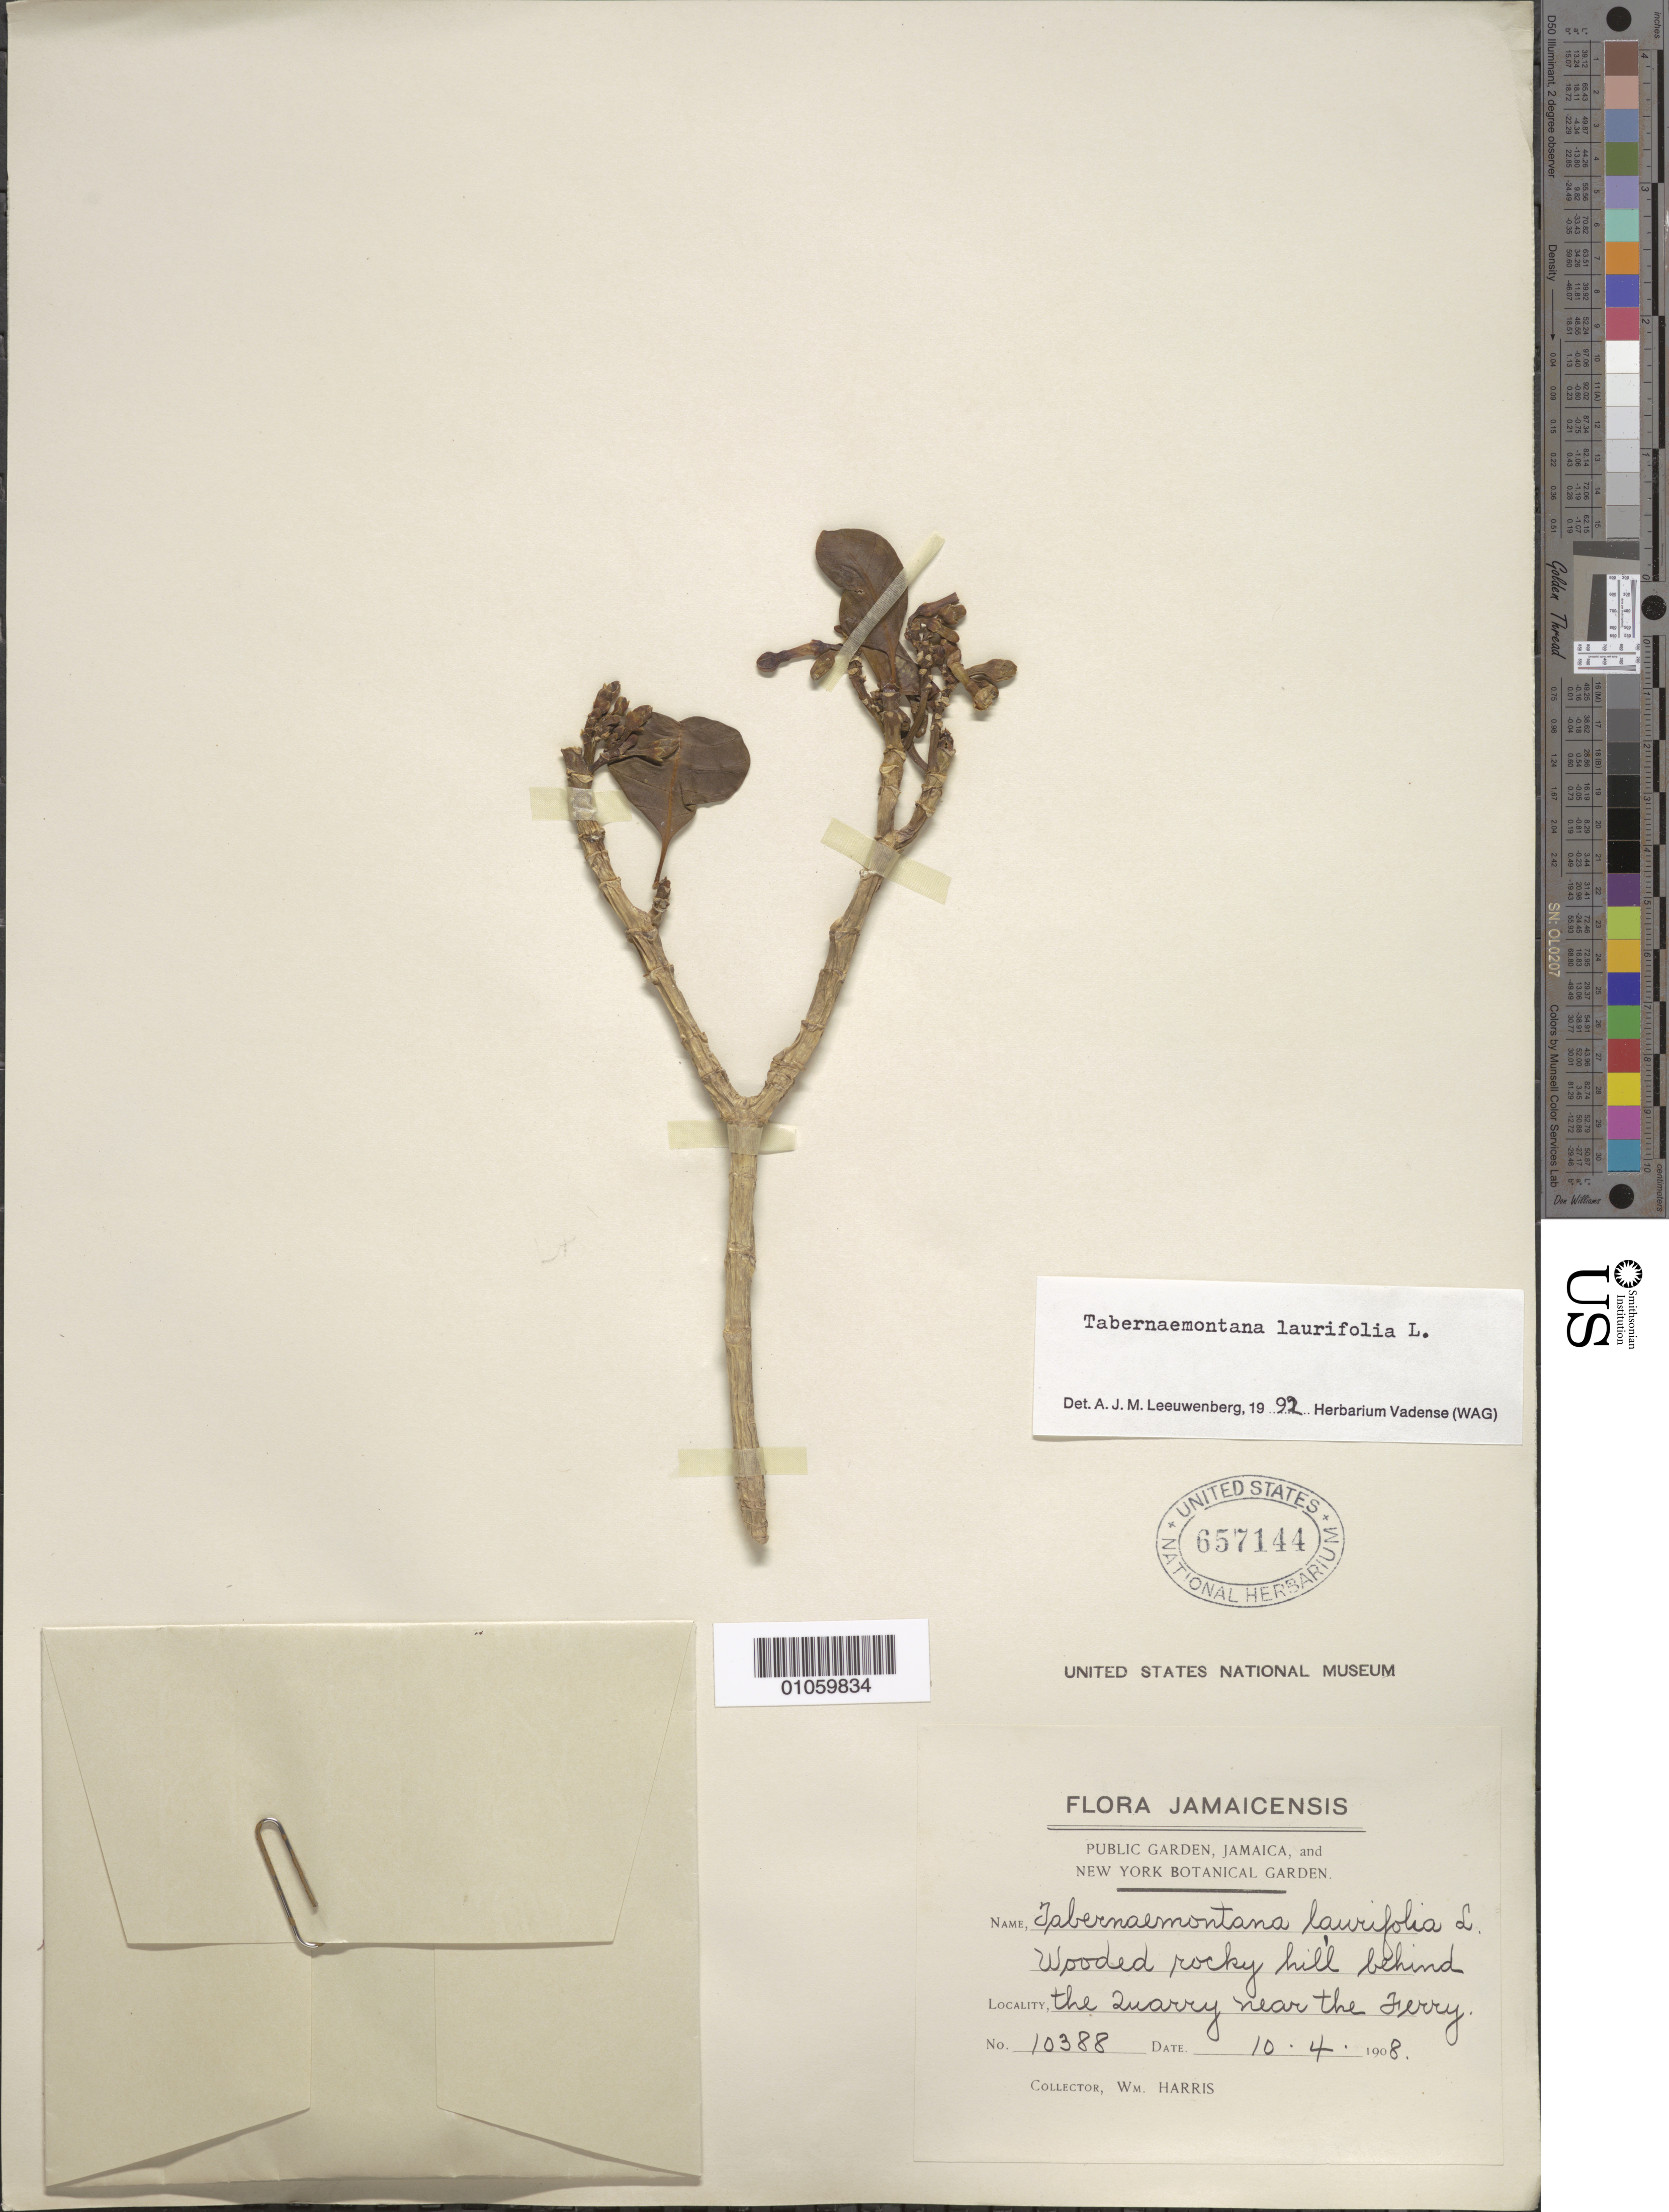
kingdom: Plantae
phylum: Tracheophyta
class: Magnoliopsida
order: Gentianales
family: Apocynaceae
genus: Tabernaemontana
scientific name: Tabernaemontana laurifolia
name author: L.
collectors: W. Harris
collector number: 10388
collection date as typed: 10 Apr 1908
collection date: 1908-04-10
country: Jamaica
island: Jamaica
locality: Hill behind the Quarry near the Ferry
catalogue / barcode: US 657144